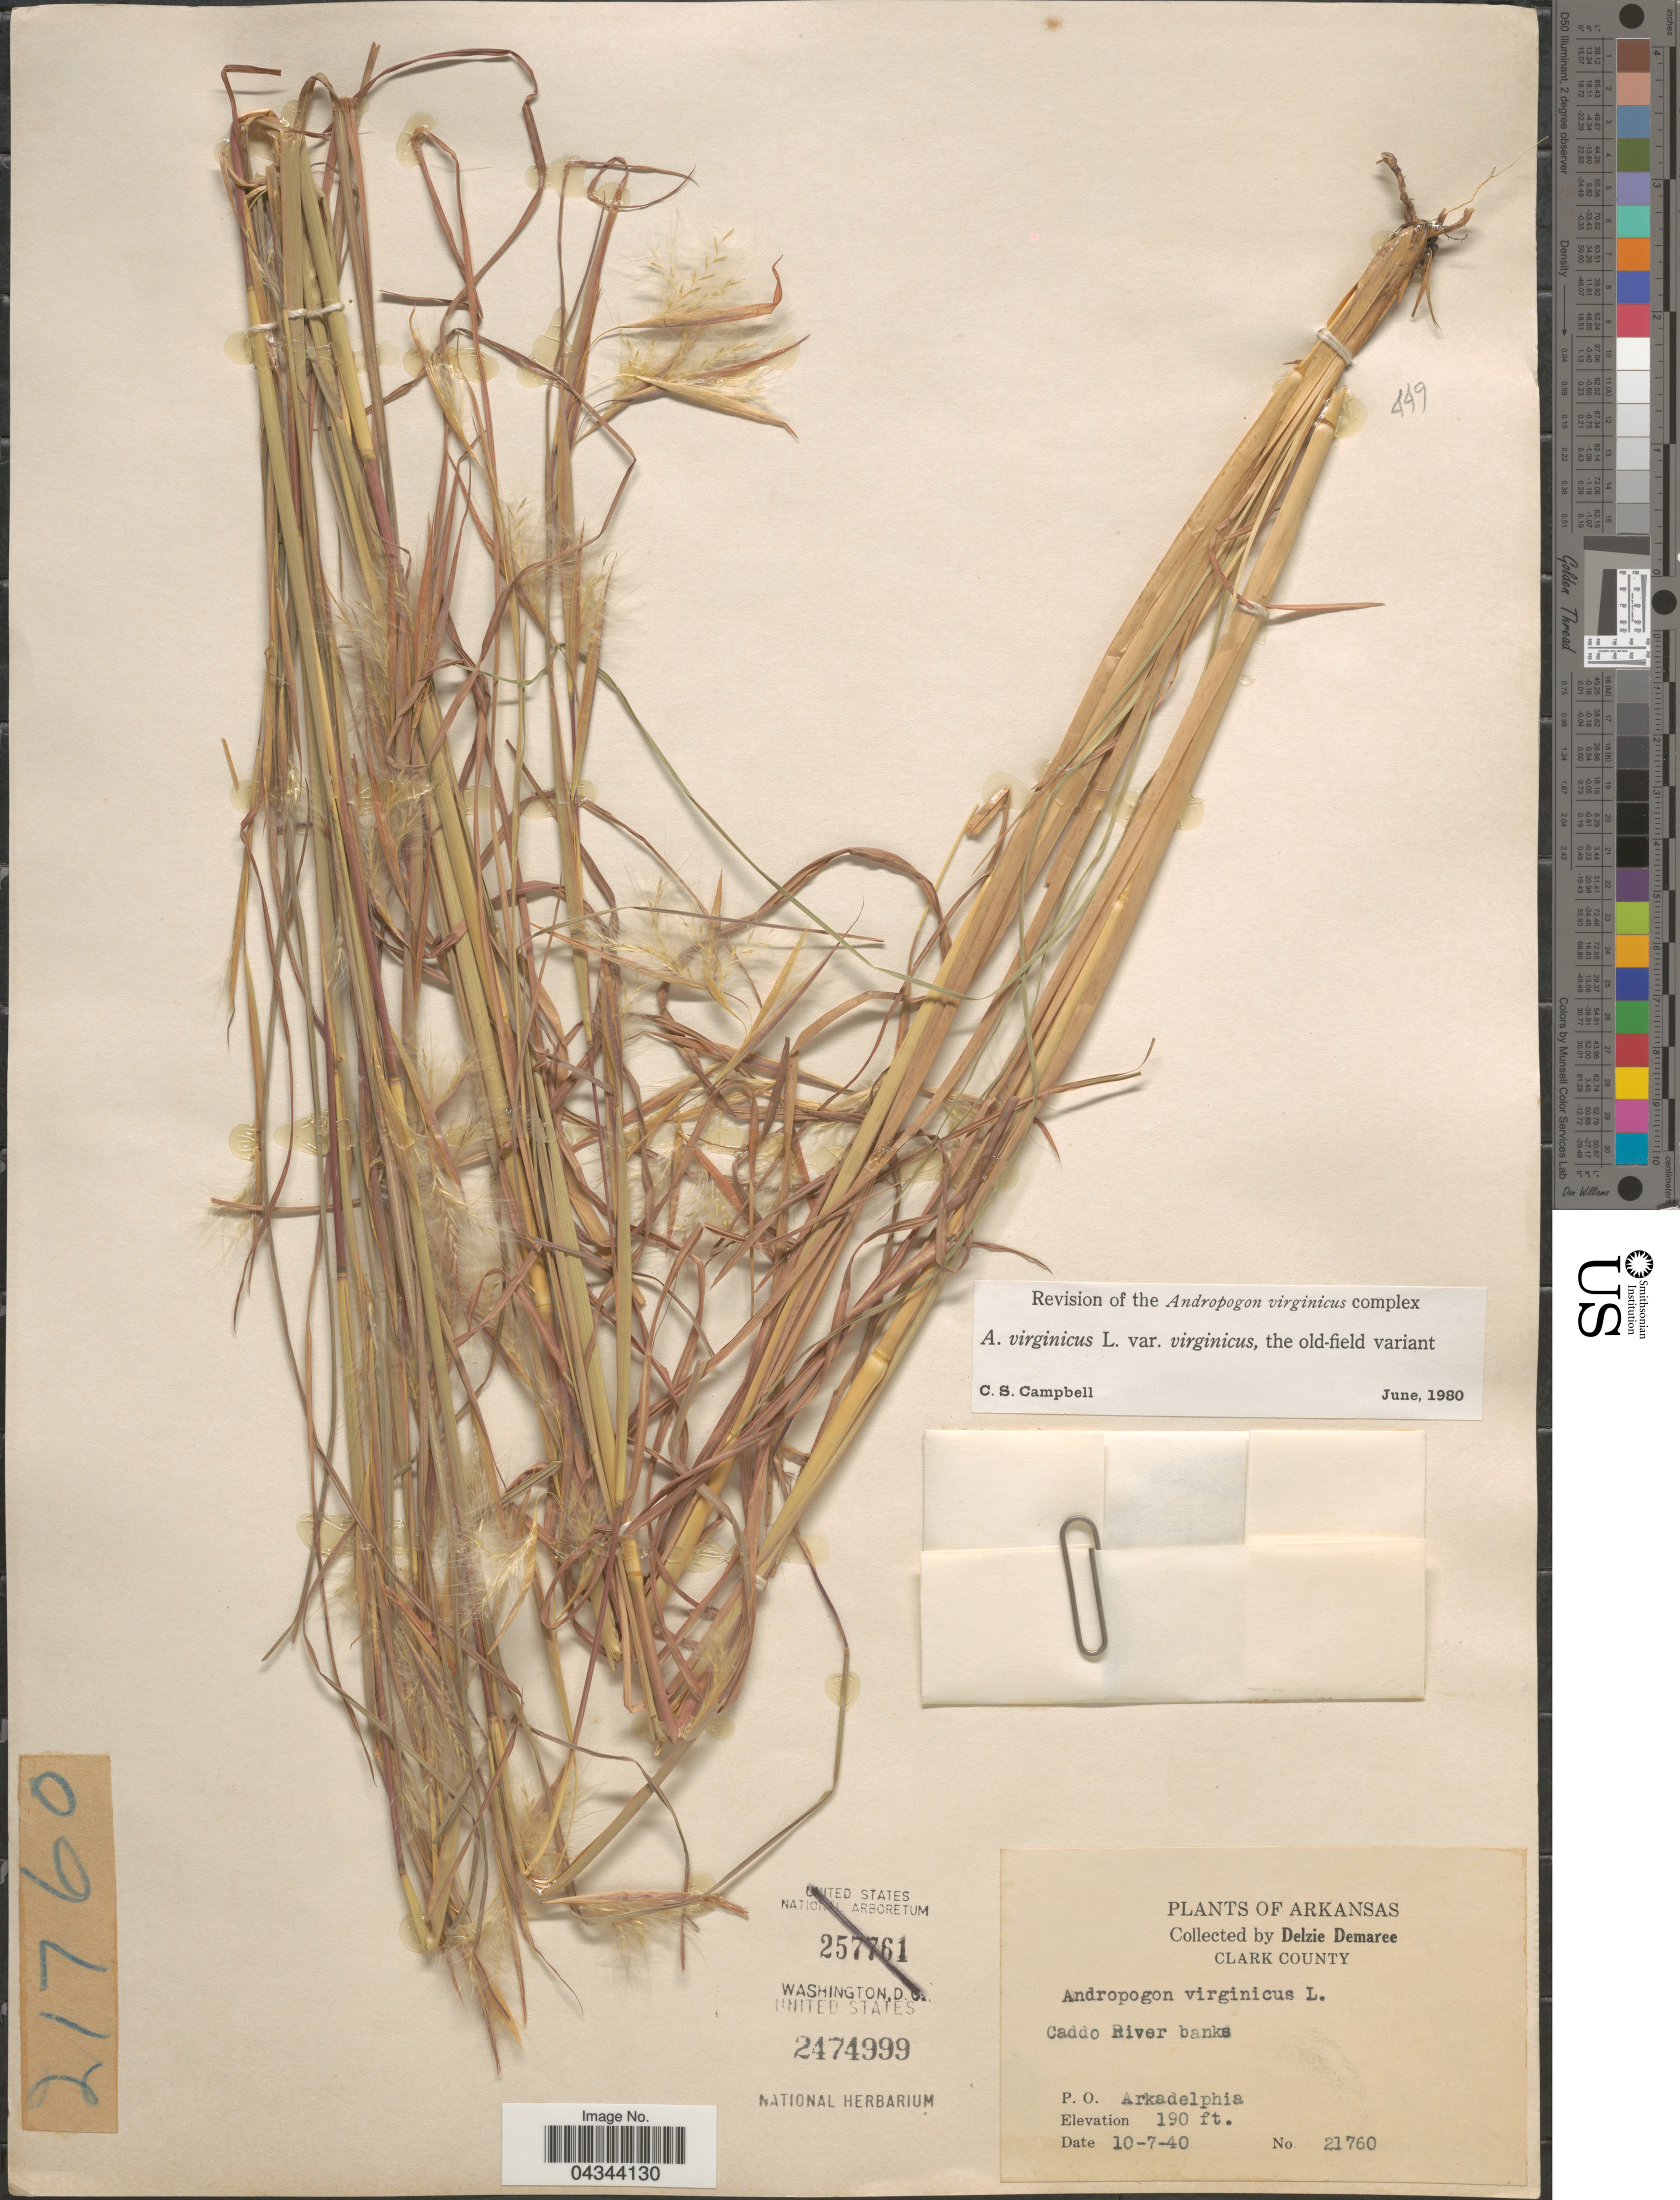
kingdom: Plantae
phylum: Tracheophyta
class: Liliopsida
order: Poales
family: Poaceae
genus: Andropogon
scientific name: Andropogon virginicus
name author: L.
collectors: D. Demaree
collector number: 21760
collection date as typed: Transcribed d/m/y: 7/10/40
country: United States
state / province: Arkansas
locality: Clark County. Caddo River banks. P. O. Arkadelphia.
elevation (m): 58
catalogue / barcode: US 2474999